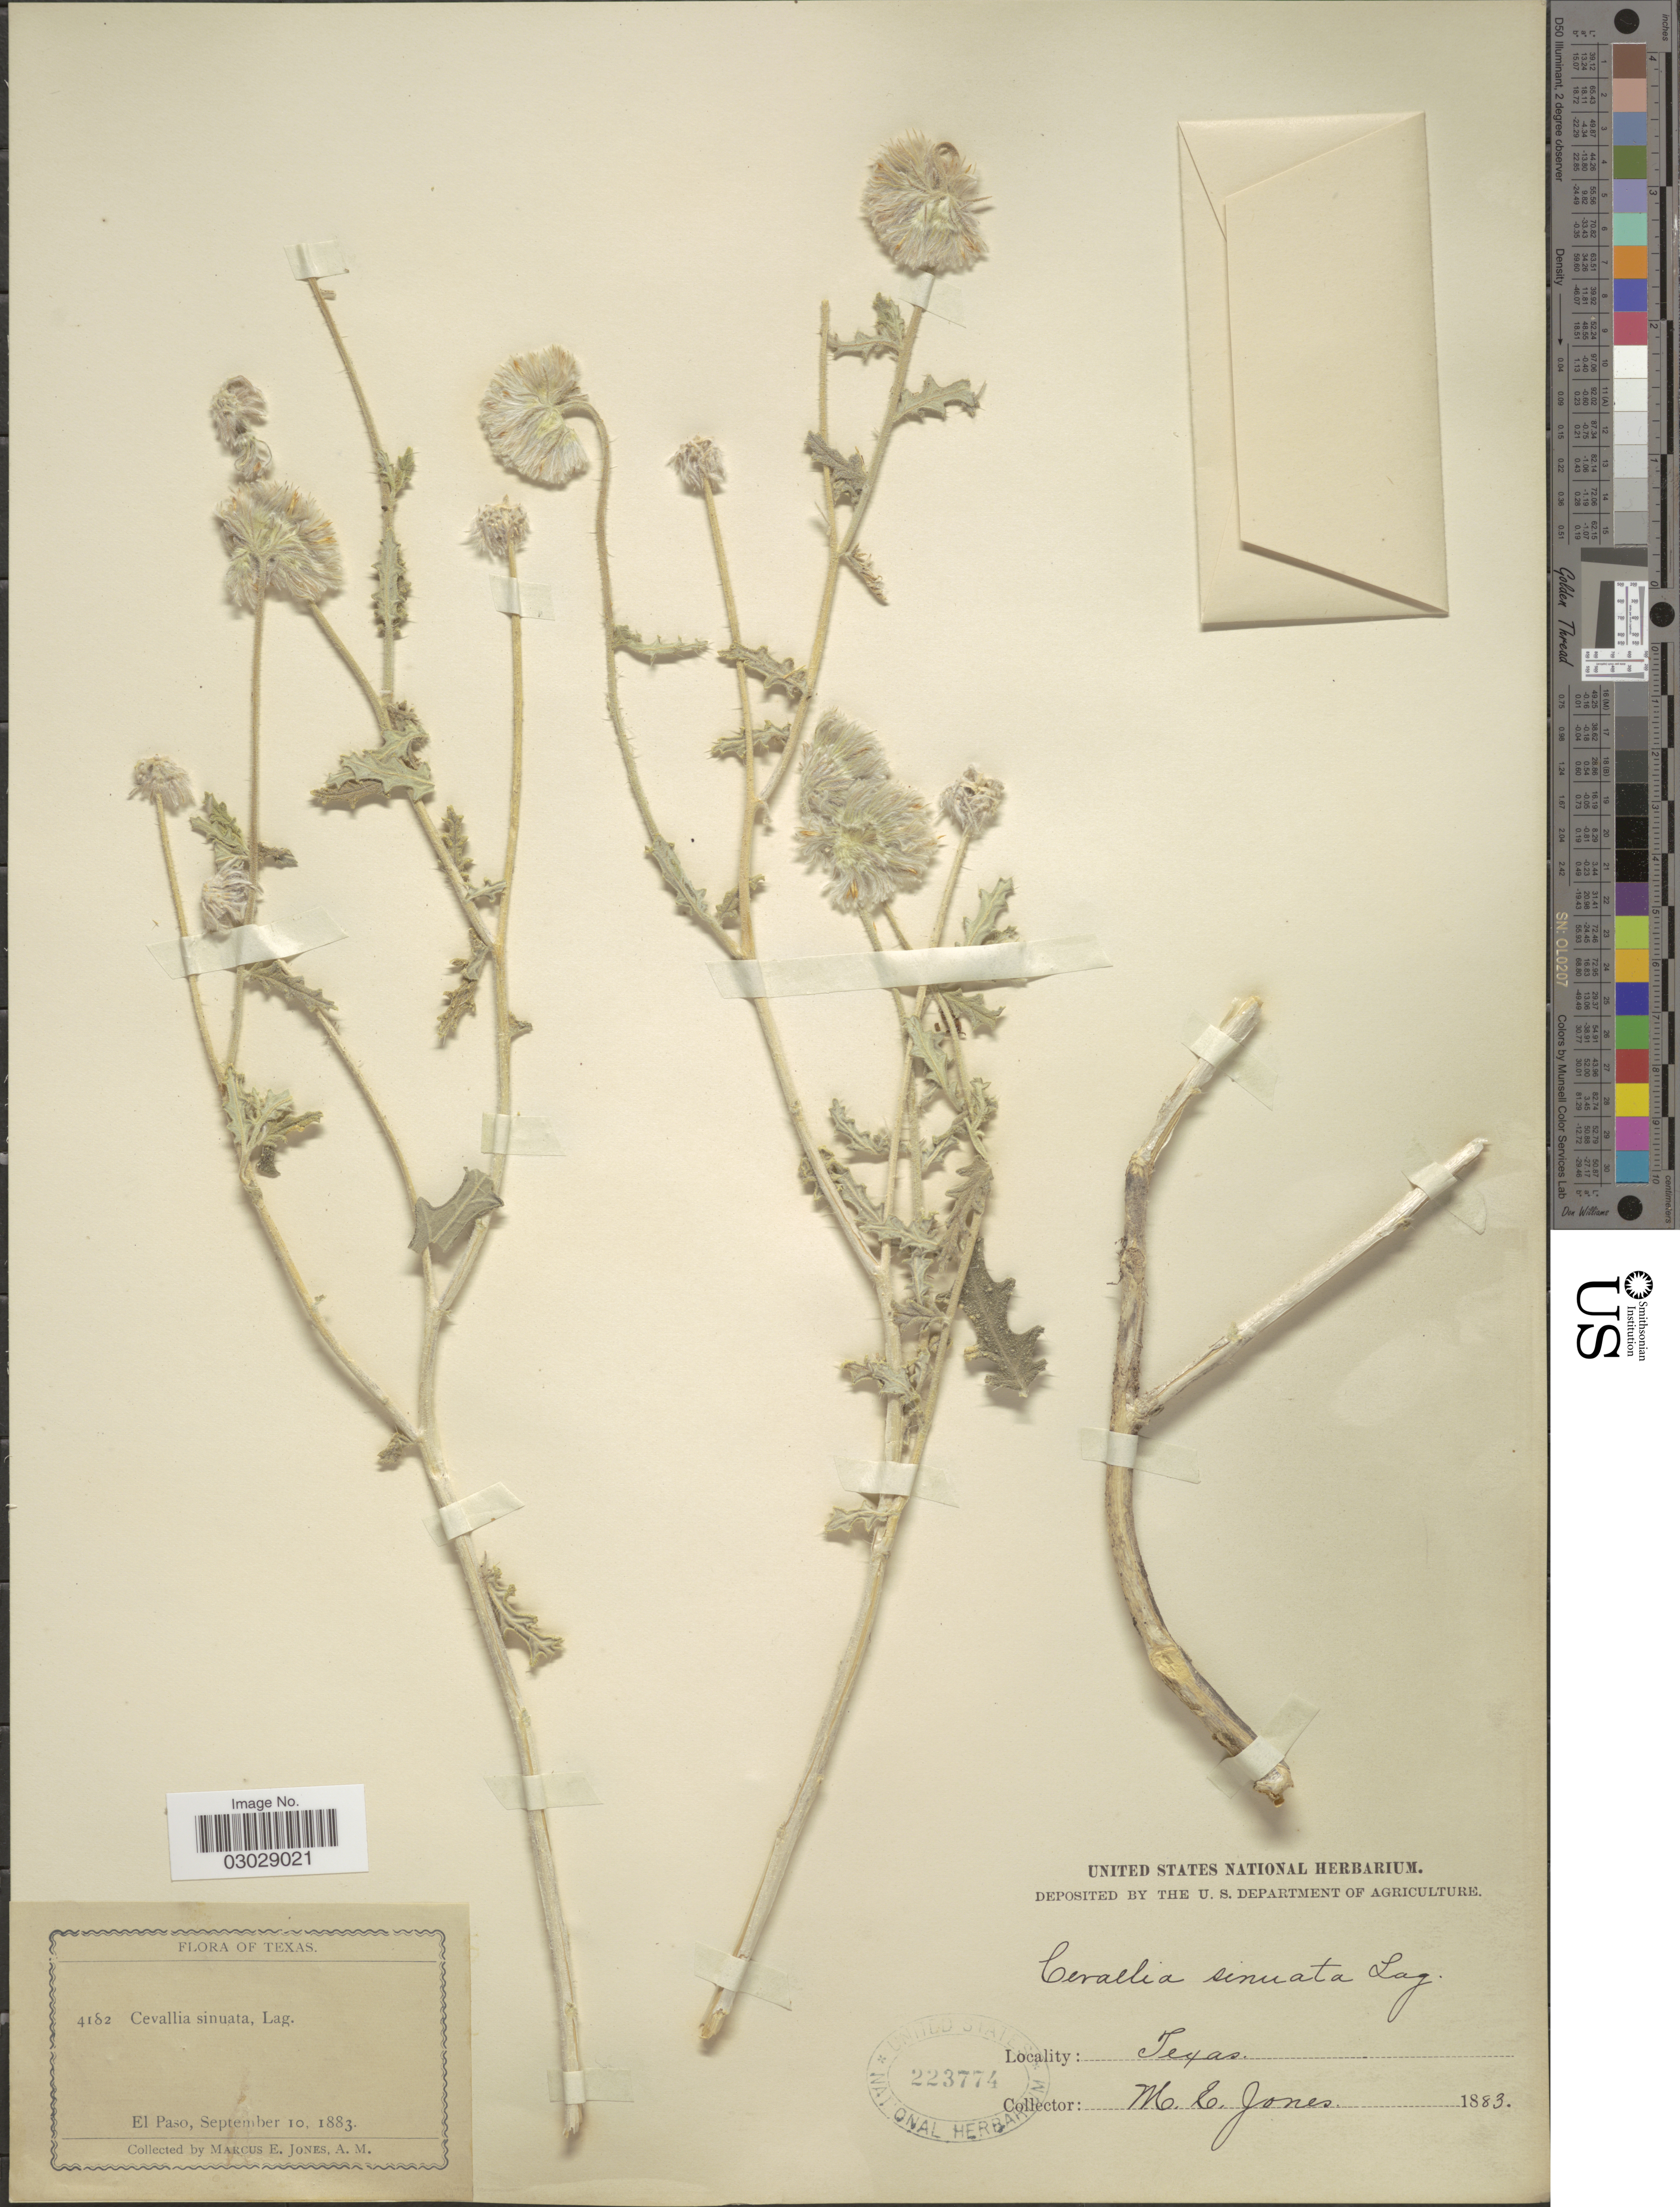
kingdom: Plantae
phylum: Tracheophyta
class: Magnoliopsida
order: Cornales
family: Loasaceae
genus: Cevallia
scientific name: Cevallia sinuata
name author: Lag.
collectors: M. E. Jones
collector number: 4182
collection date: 1883-09-10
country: United States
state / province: Texas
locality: El Paso.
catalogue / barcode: US 223774